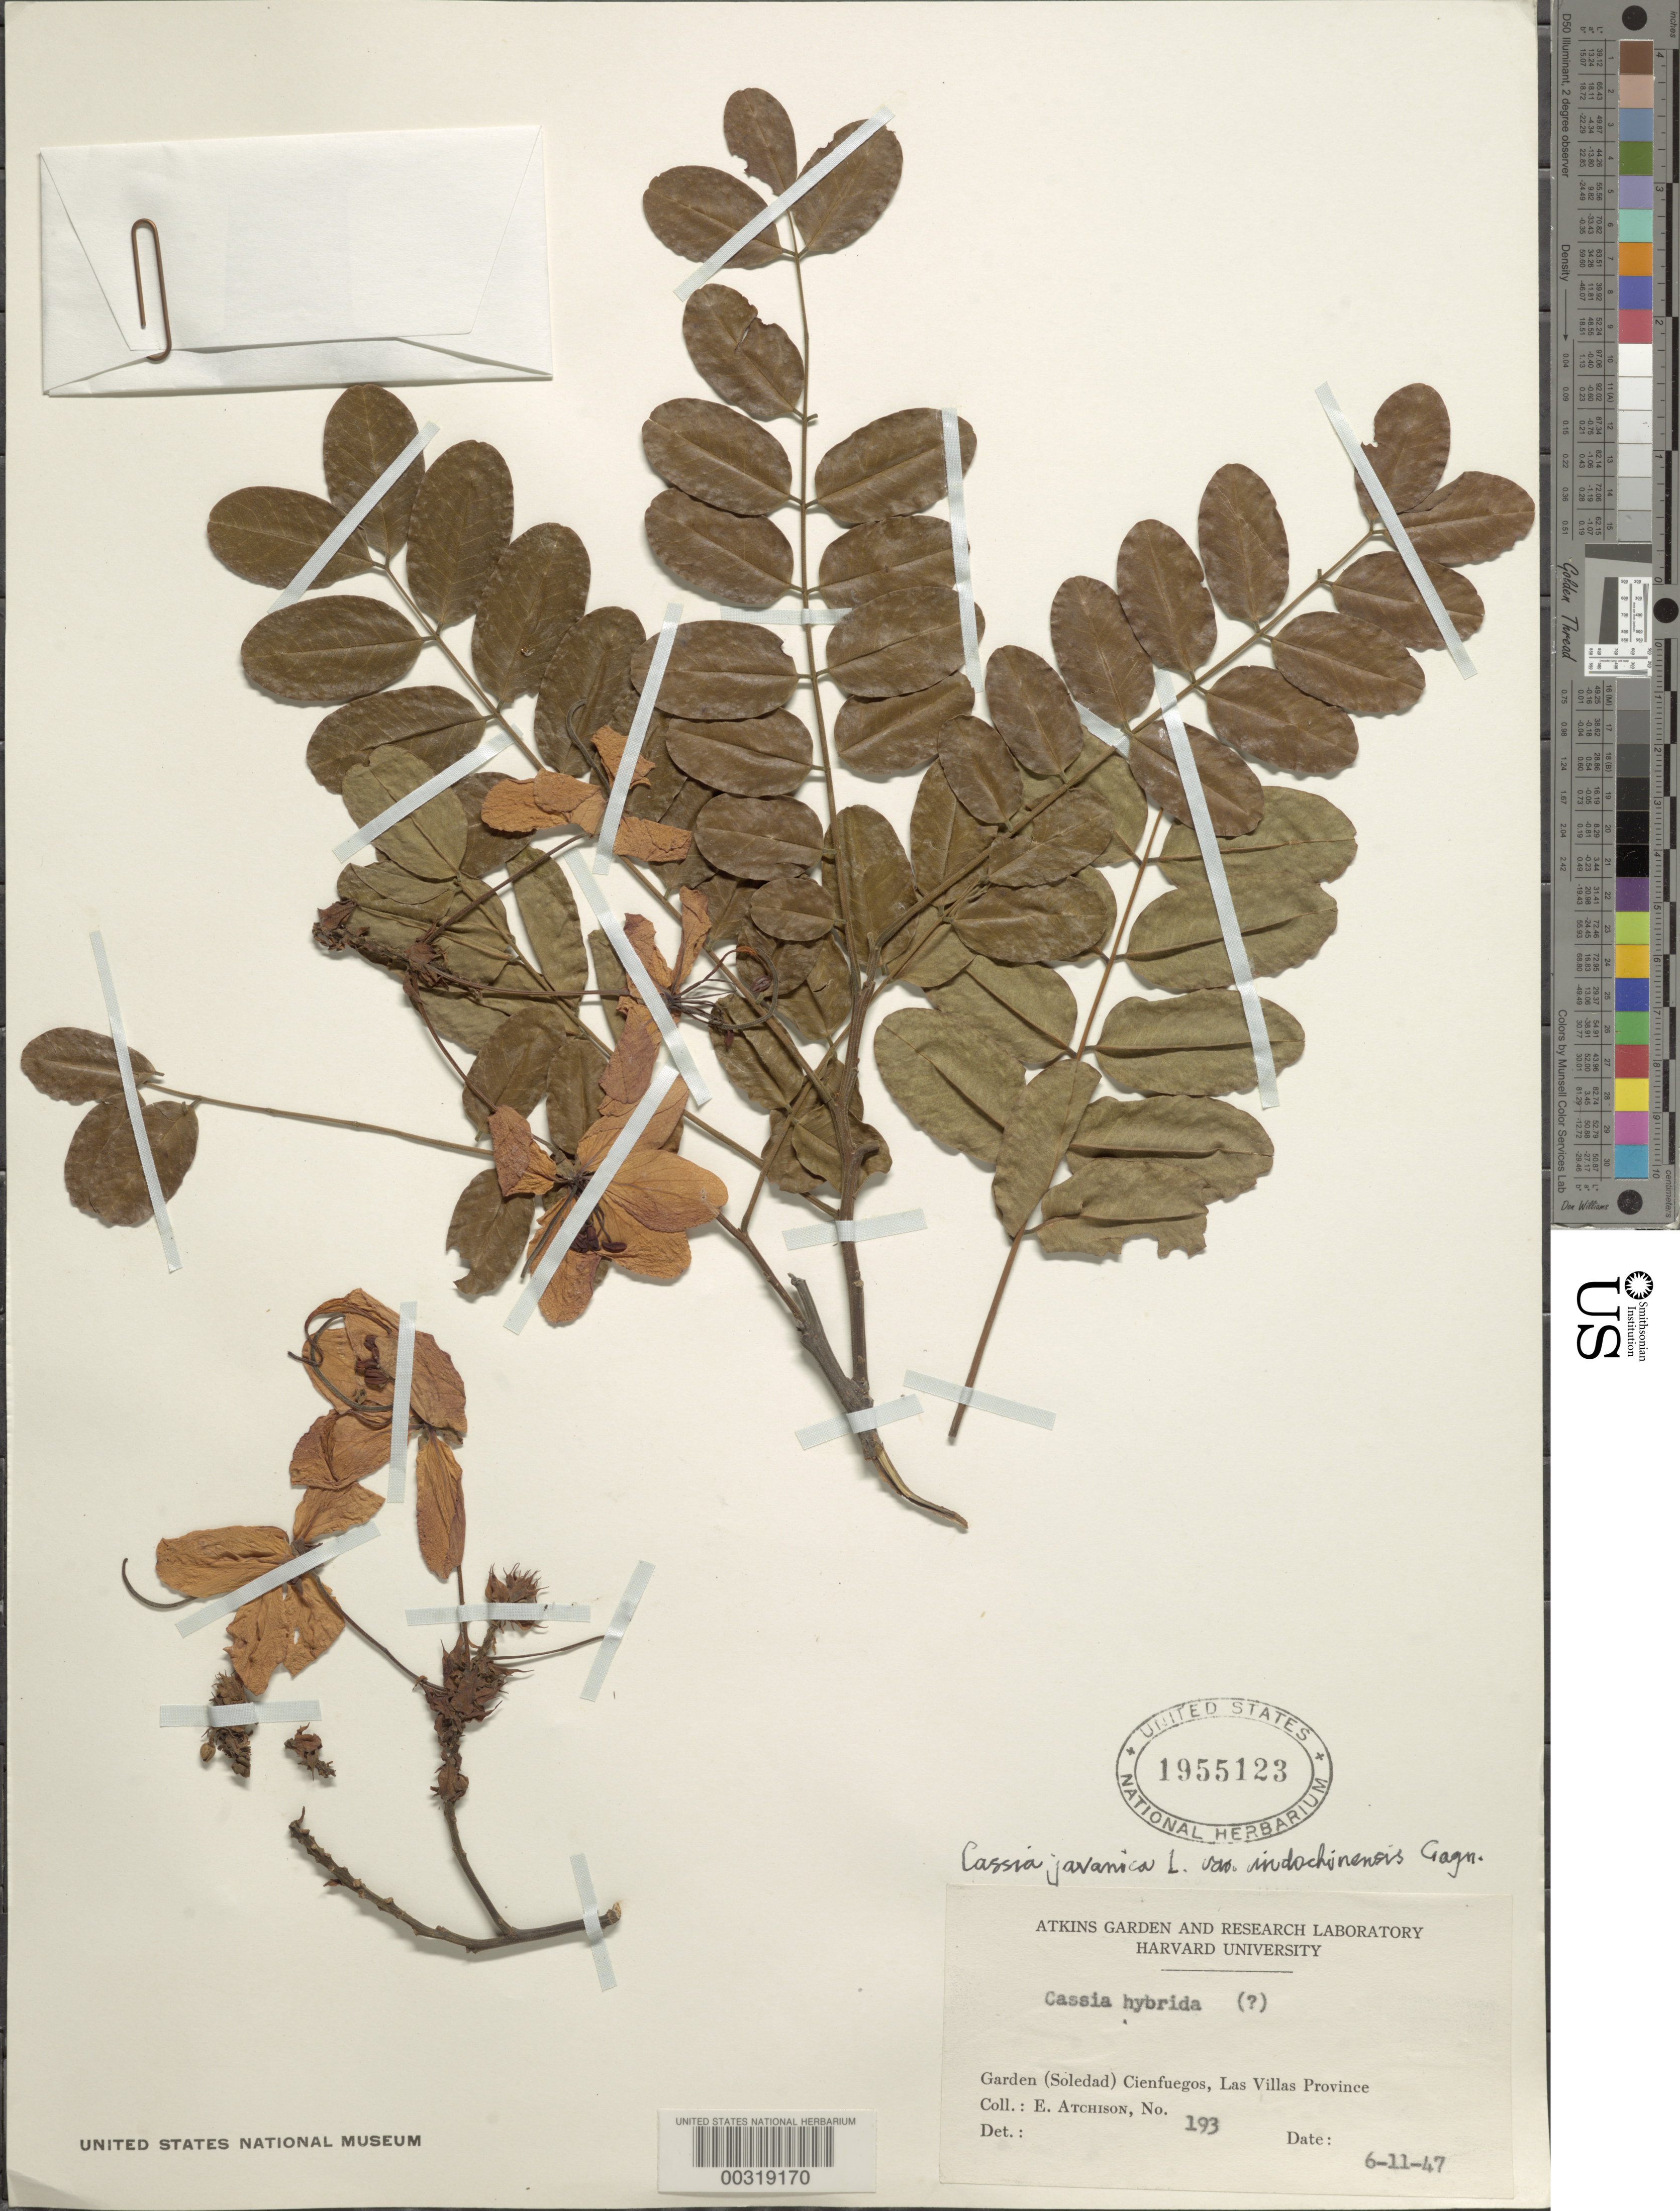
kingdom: Plantae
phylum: Tracheophyta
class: Magnoliopsida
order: Fabales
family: Fabaceae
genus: Cassia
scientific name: Cassia javanica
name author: L.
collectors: E. Atchison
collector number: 193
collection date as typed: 06 Nov 1947 or 11 Jun 1947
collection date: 1947-06-11 or 1947-11-06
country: Cuba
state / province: Las Villas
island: Greater Antilles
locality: Garden (soledad) cienfuegos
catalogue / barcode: US 1955123